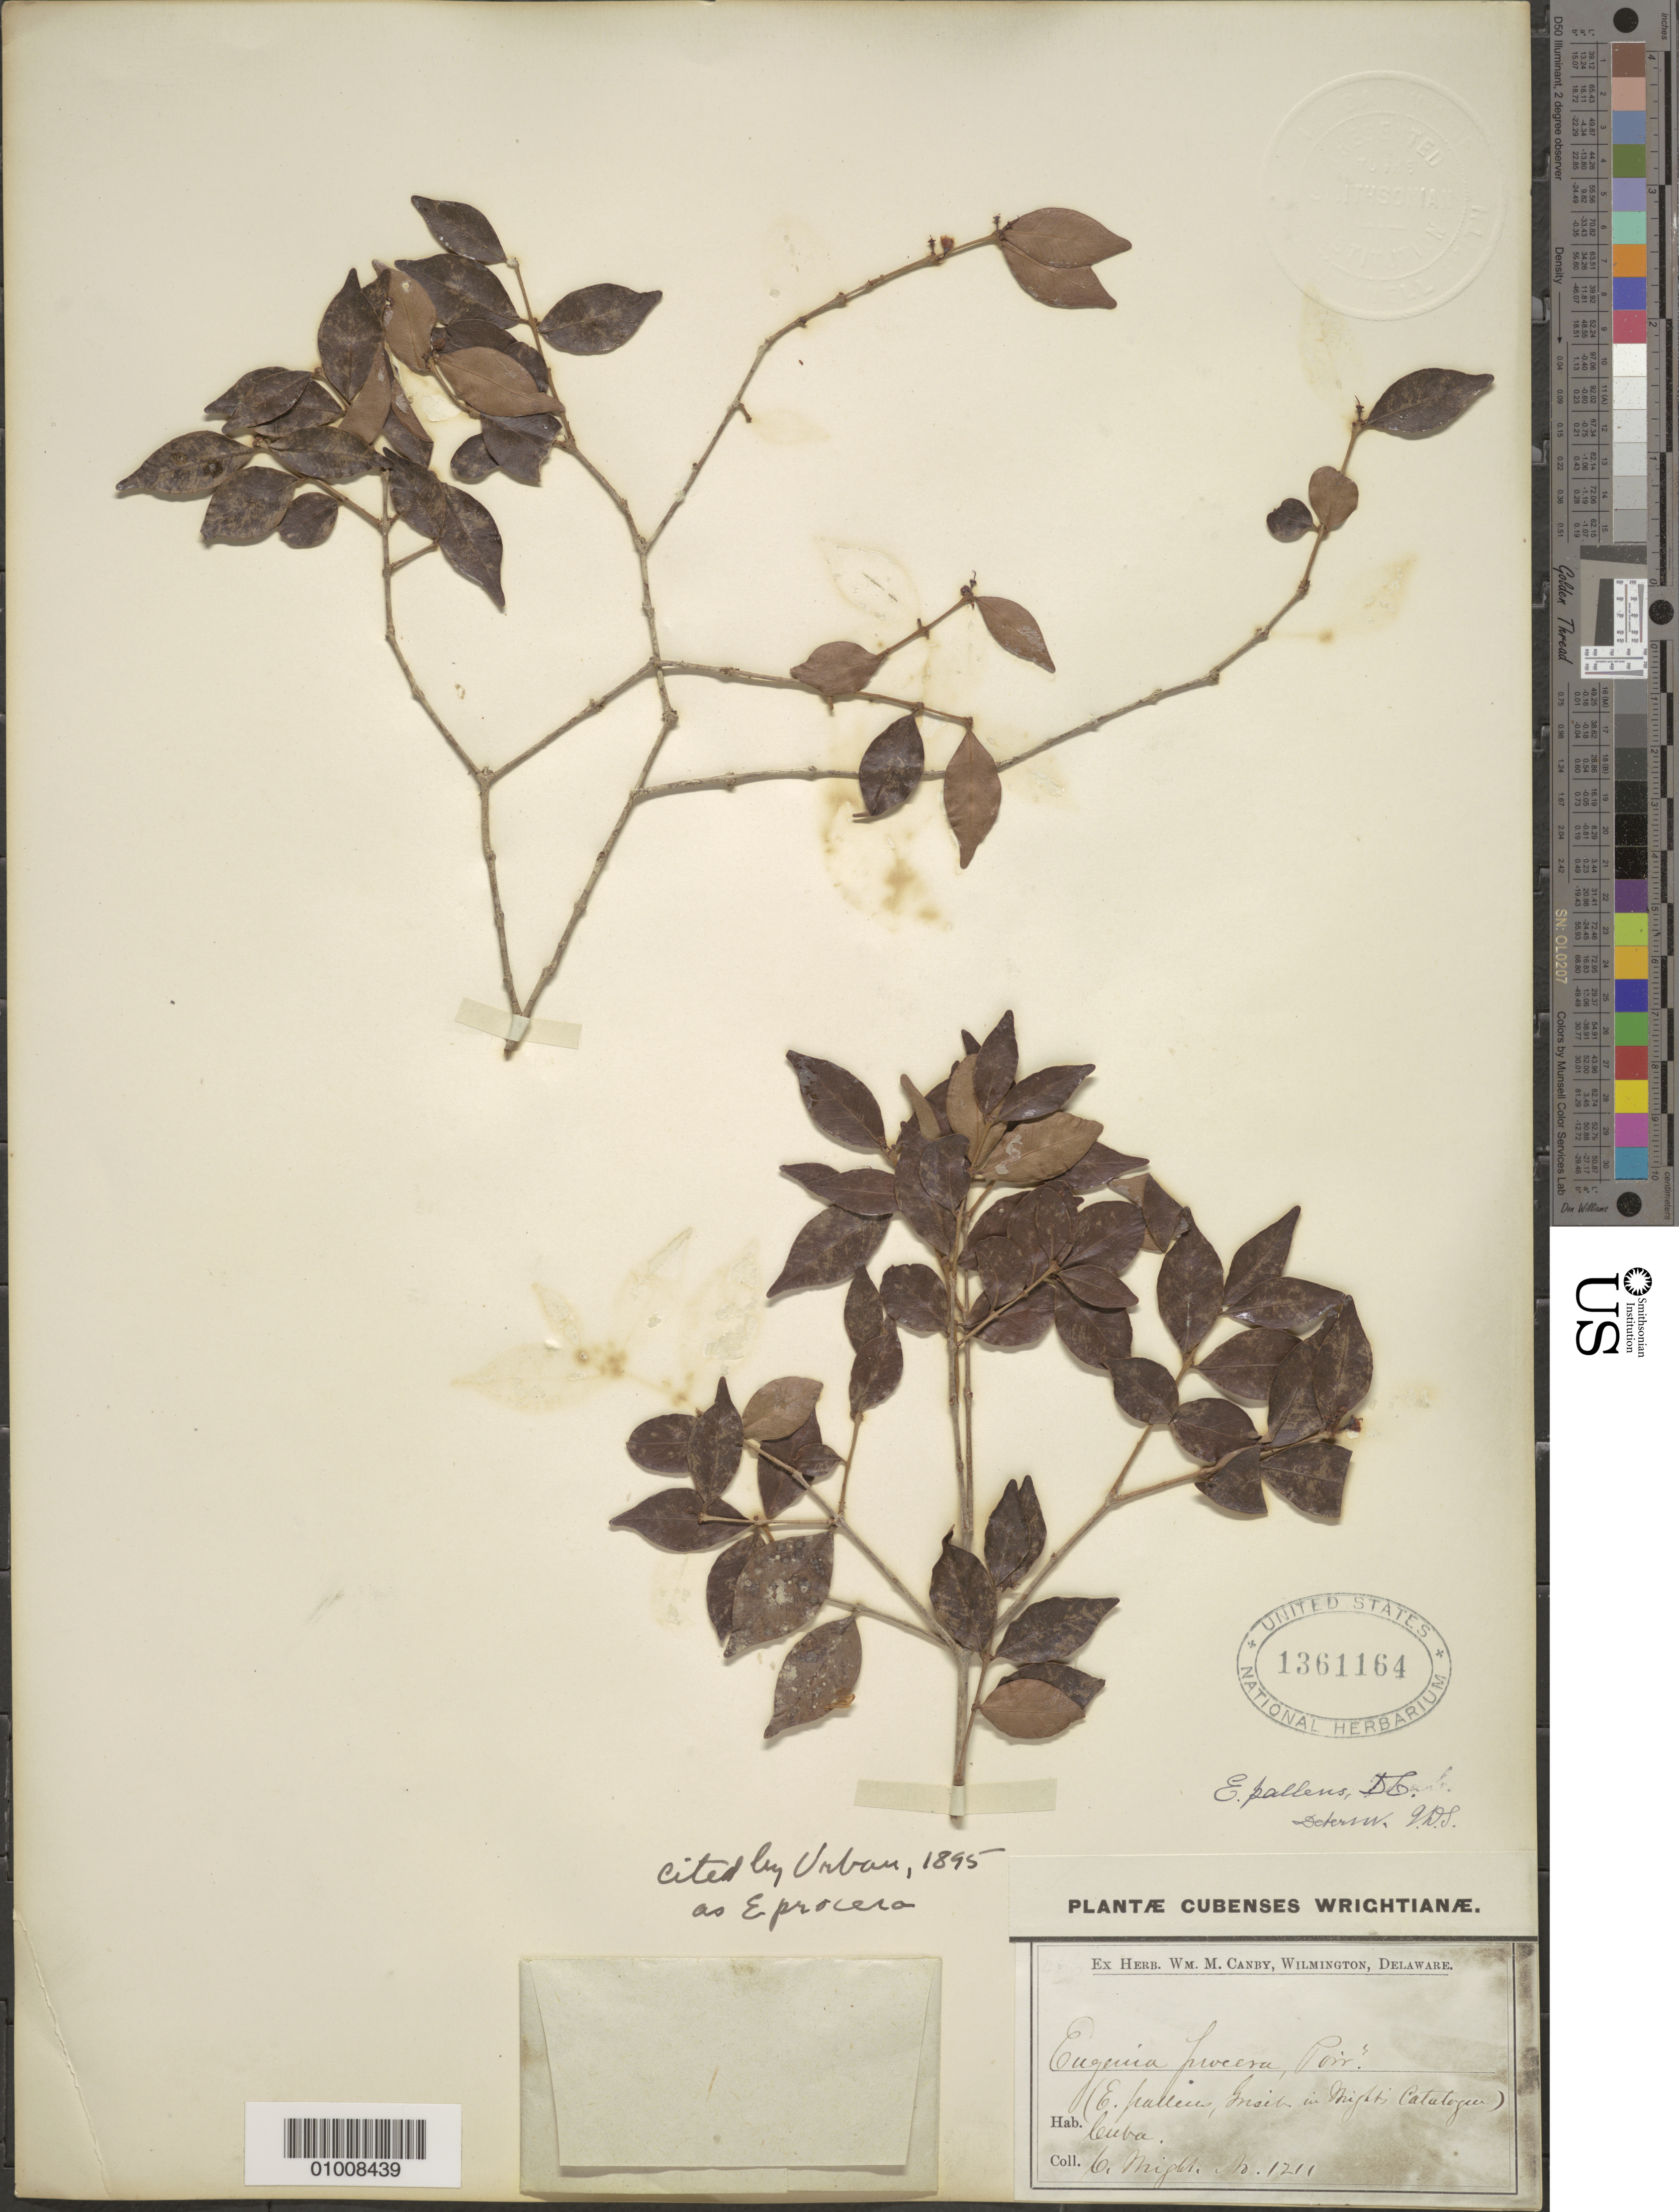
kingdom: Plantae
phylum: Tracheophyta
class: Magnoliopsida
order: Myrtales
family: Myrtaceae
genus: Eugenia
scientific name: Eugenia procera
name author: (Sw.) Poir.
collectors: C. Wright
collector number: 1211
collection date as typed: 1800 to 1899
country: Cuba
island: Cuba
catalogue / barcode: US 1361164